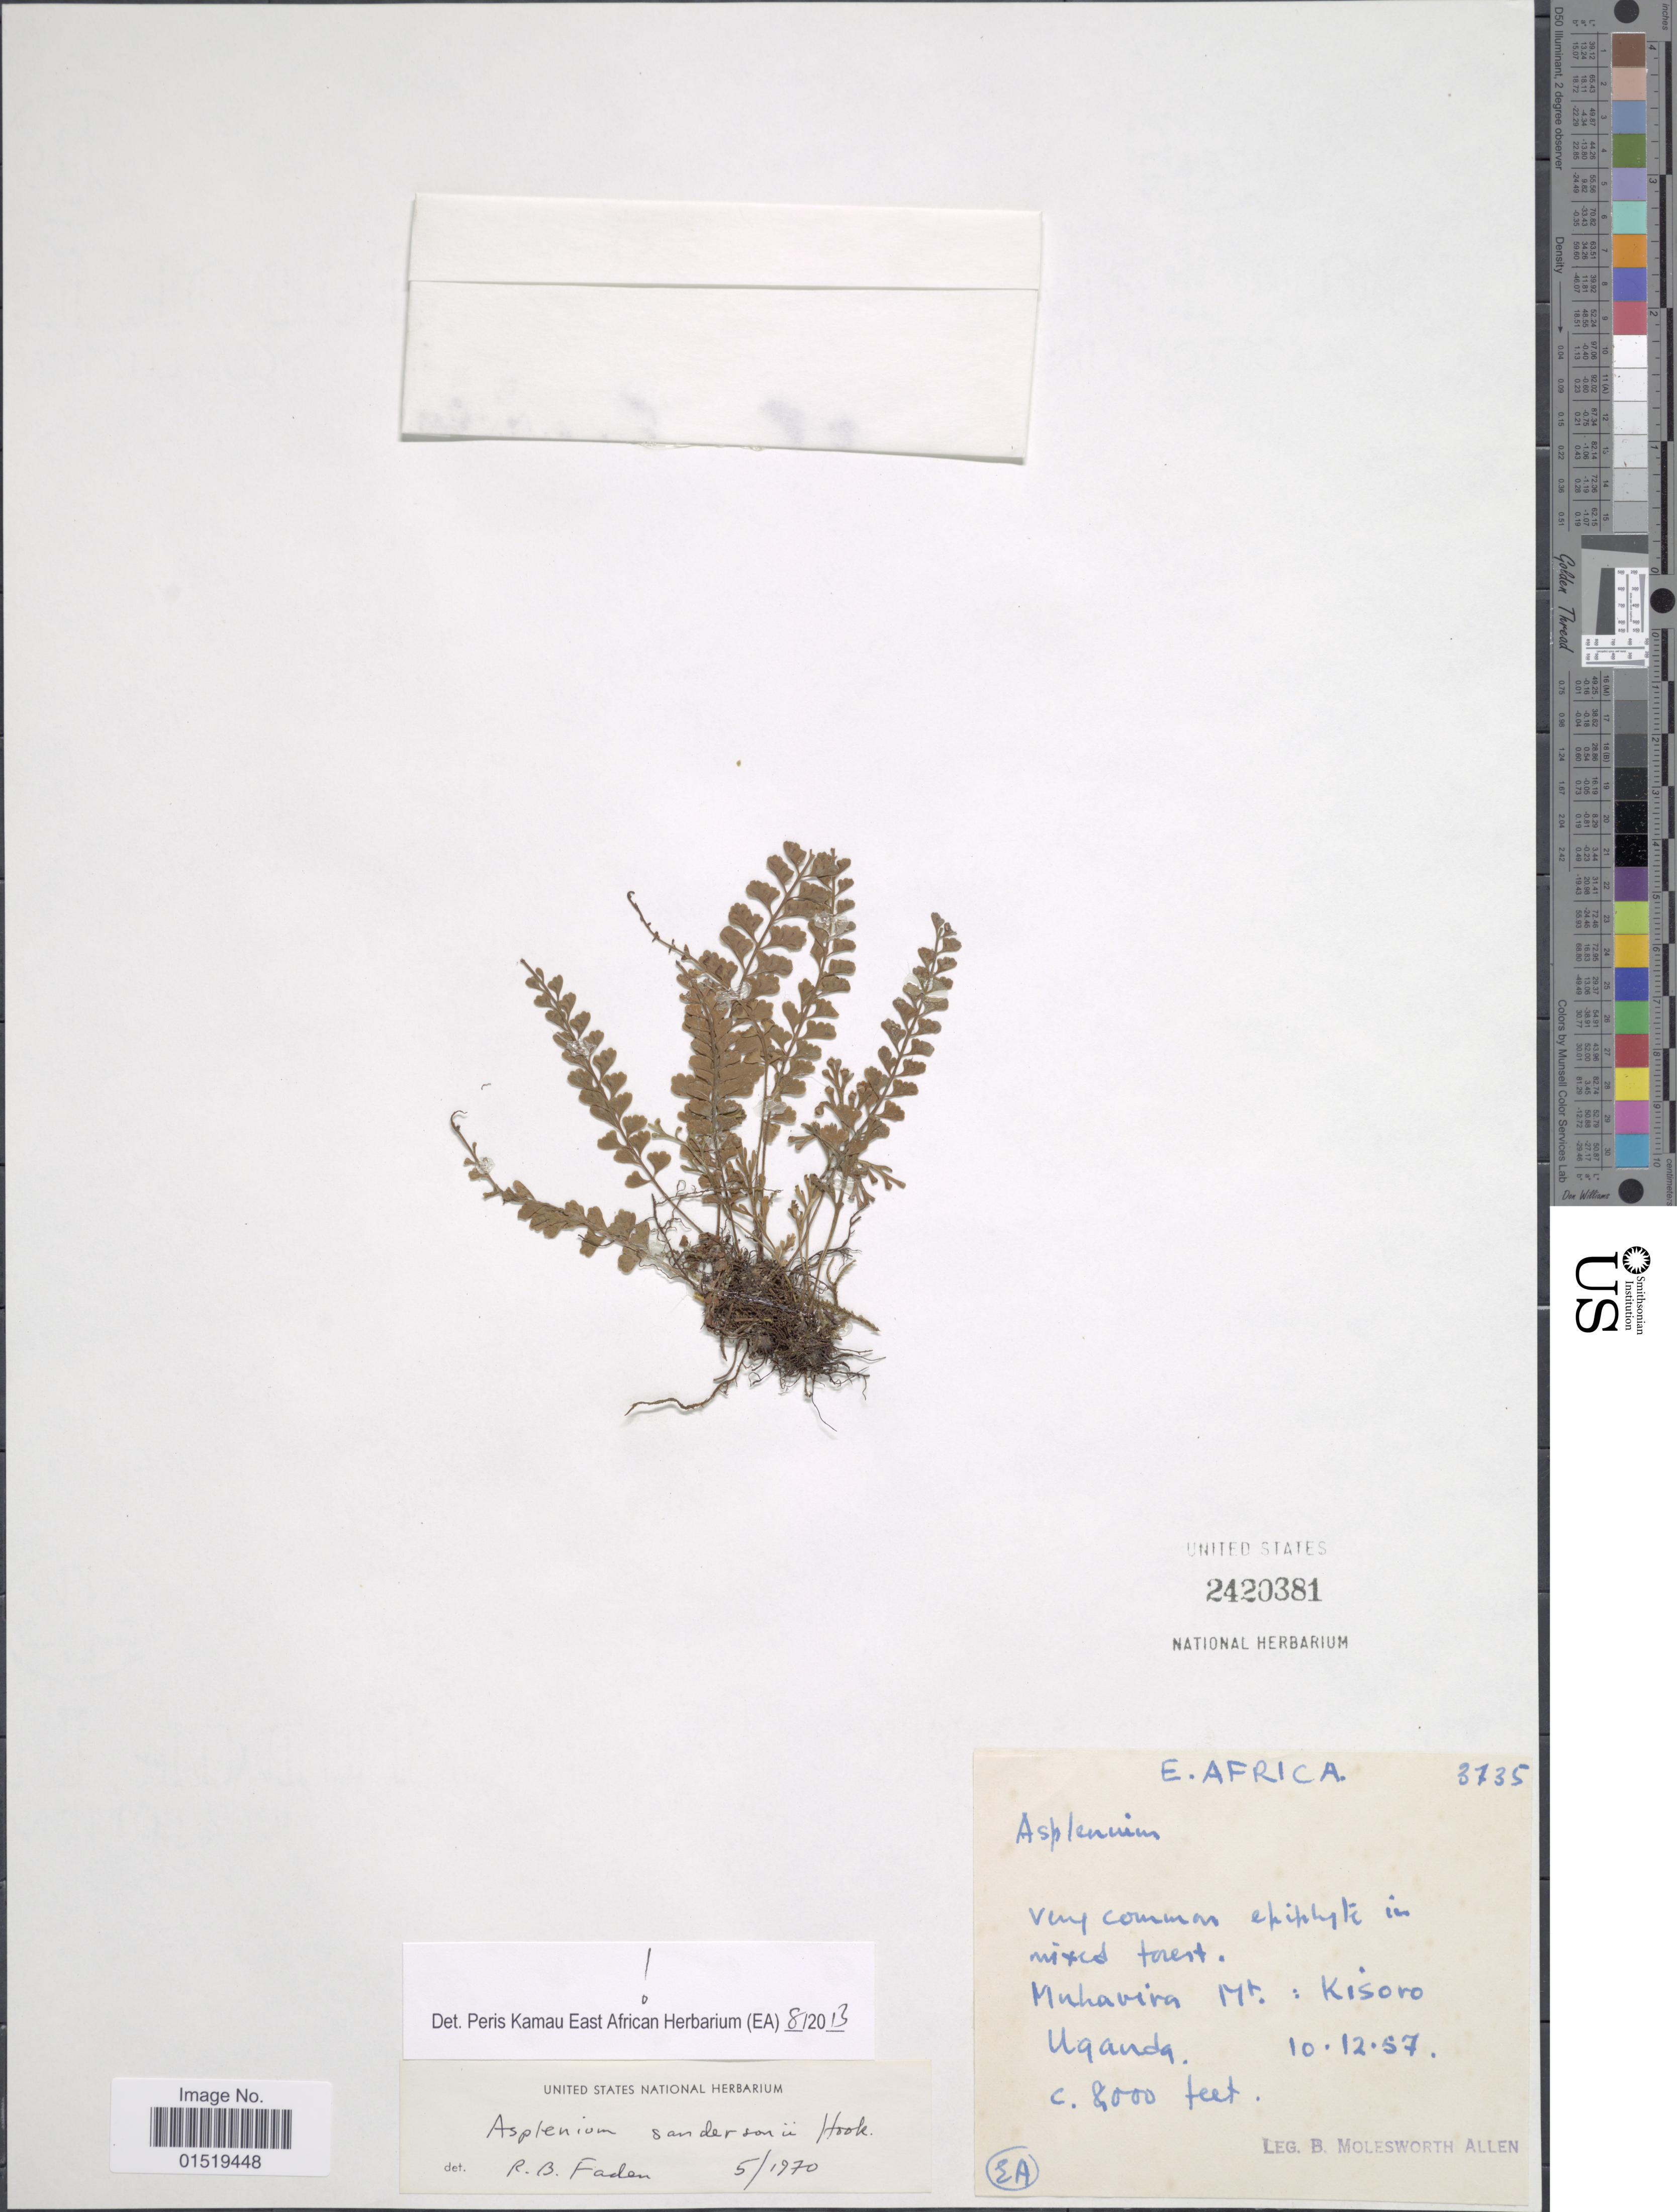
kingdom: Plantae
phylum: Tracheophyta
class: Polypodiopsida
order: Polypodiales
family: Aspleniaceae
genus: Asplenium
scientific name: Asplenium sandersonii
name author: Hook.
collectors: B. E. G. Molesworth-Allen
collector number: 3735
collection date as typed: Transcribed d/m/y: 10/12/57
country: Uganda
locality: Muhavira Mt.: Kisoro.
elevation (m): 2438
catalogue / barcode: US 2420381